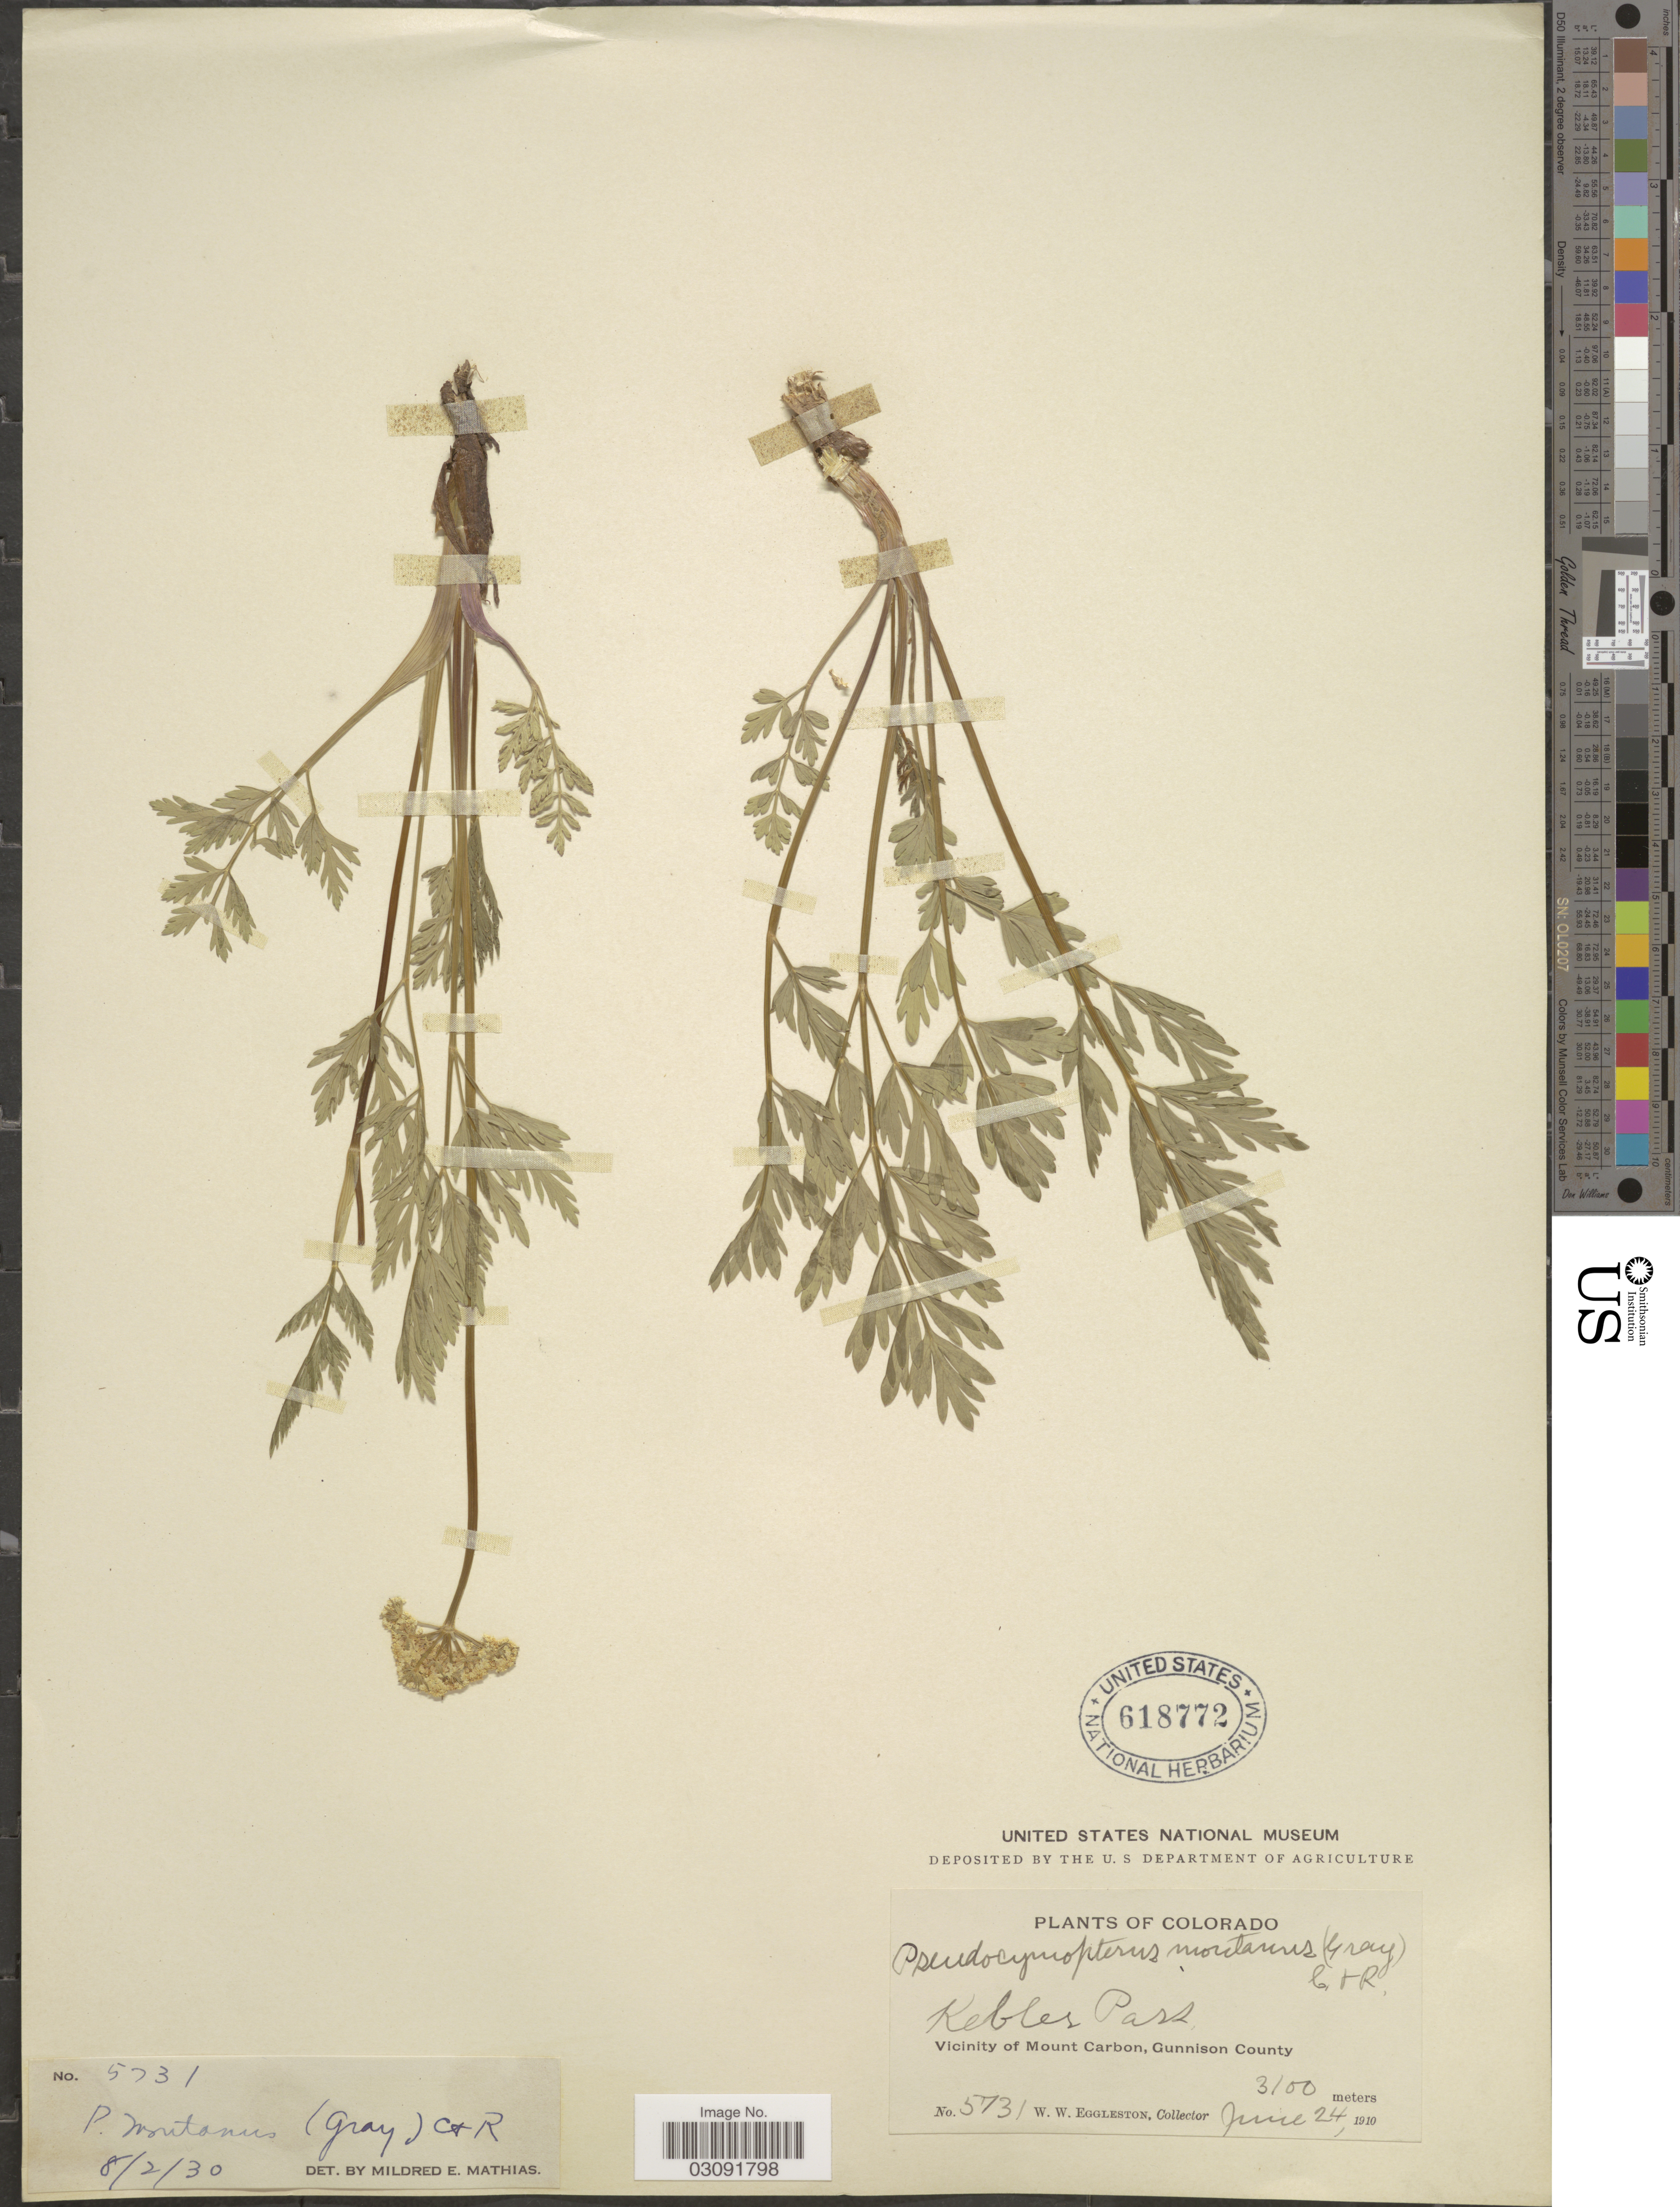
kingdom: Plantae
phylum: Tracheophyta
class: Magnoliopsida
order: Apiales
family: Apiaceae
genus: Pseudocymopterus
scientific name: Pseudocymopterus montanus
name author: (A. Gray) J.M. Coult. & Rose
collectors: W. W. Eggleston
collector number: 5731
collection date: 1910-06-24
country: United States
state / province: Colorado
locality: Kebler Pass, Vicinity of Mount Carbon, Gunnison County.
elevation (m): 3100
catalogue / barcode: US 618772